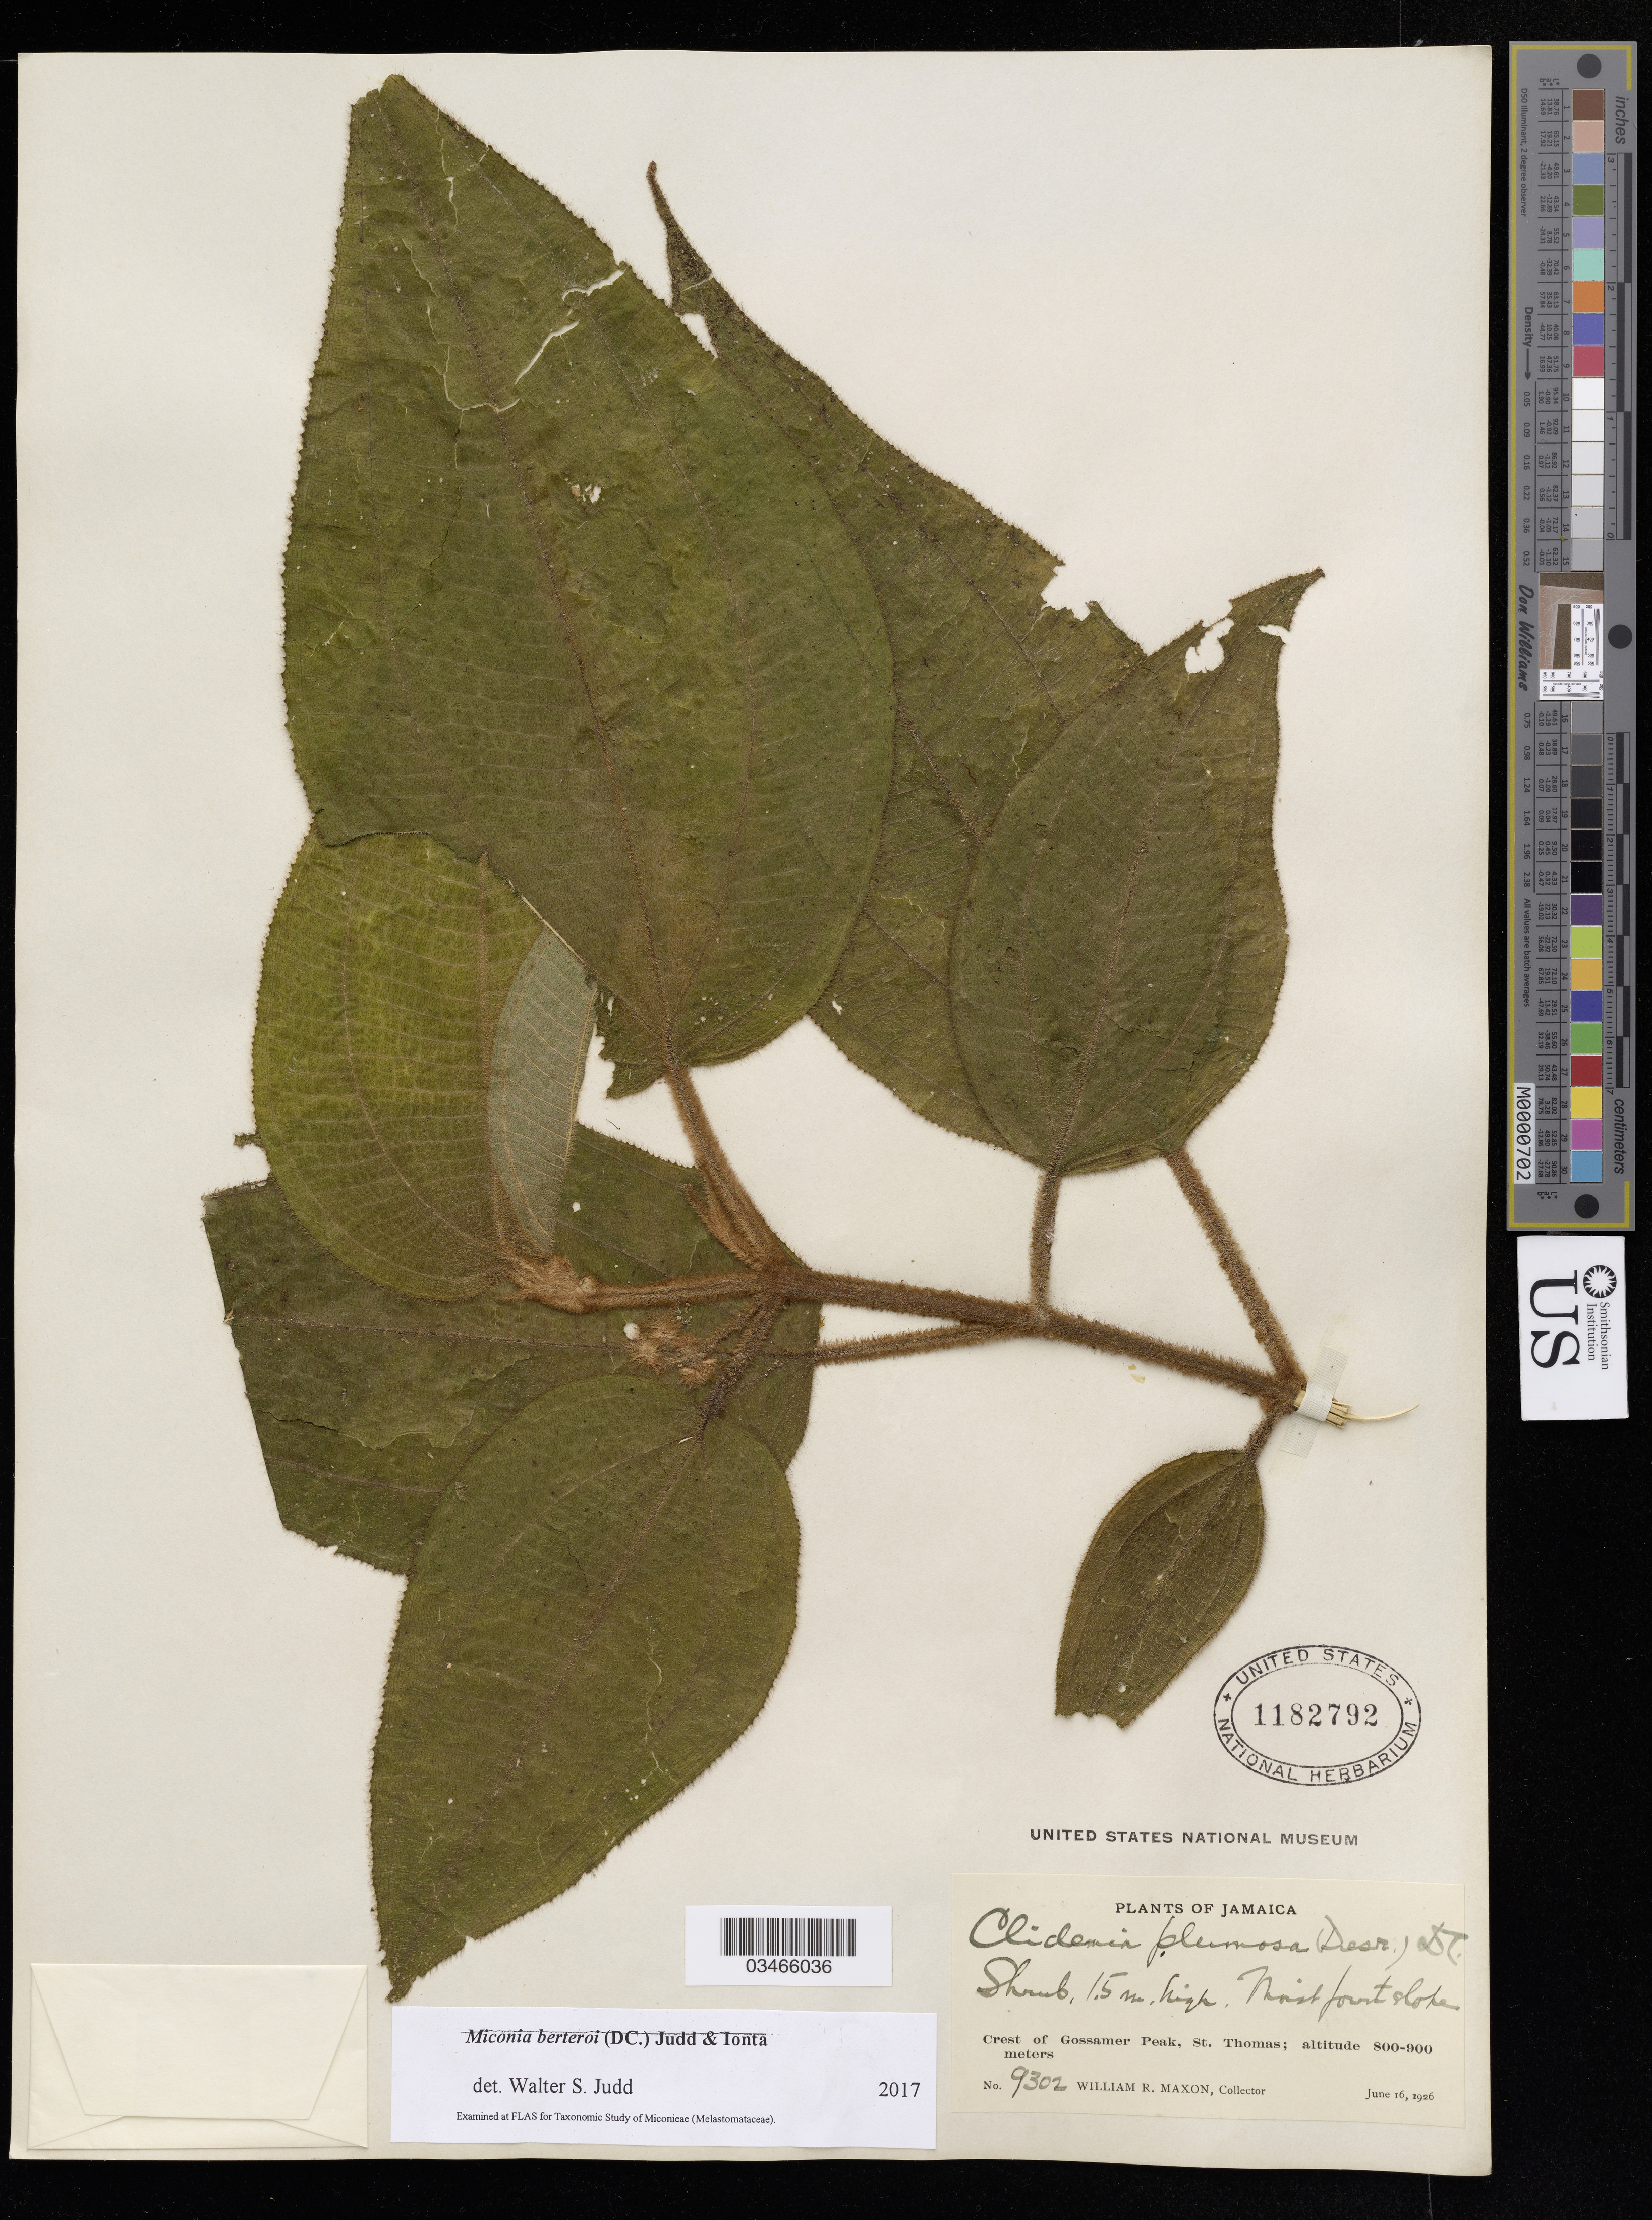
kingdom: Plantae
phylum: Tracheophyta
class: Magnoliopsida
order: Myrtales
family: Melastomataceae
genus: Miconia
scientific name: Miconia berteroi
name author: (DC.) Judd & Ionta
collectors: W. R. Maxon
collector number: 9302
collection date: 1926-06-16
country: Jamaica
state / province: Saint Thomas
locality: Crest of Gossamer Peak.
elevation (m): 800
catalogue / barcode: US 1182792